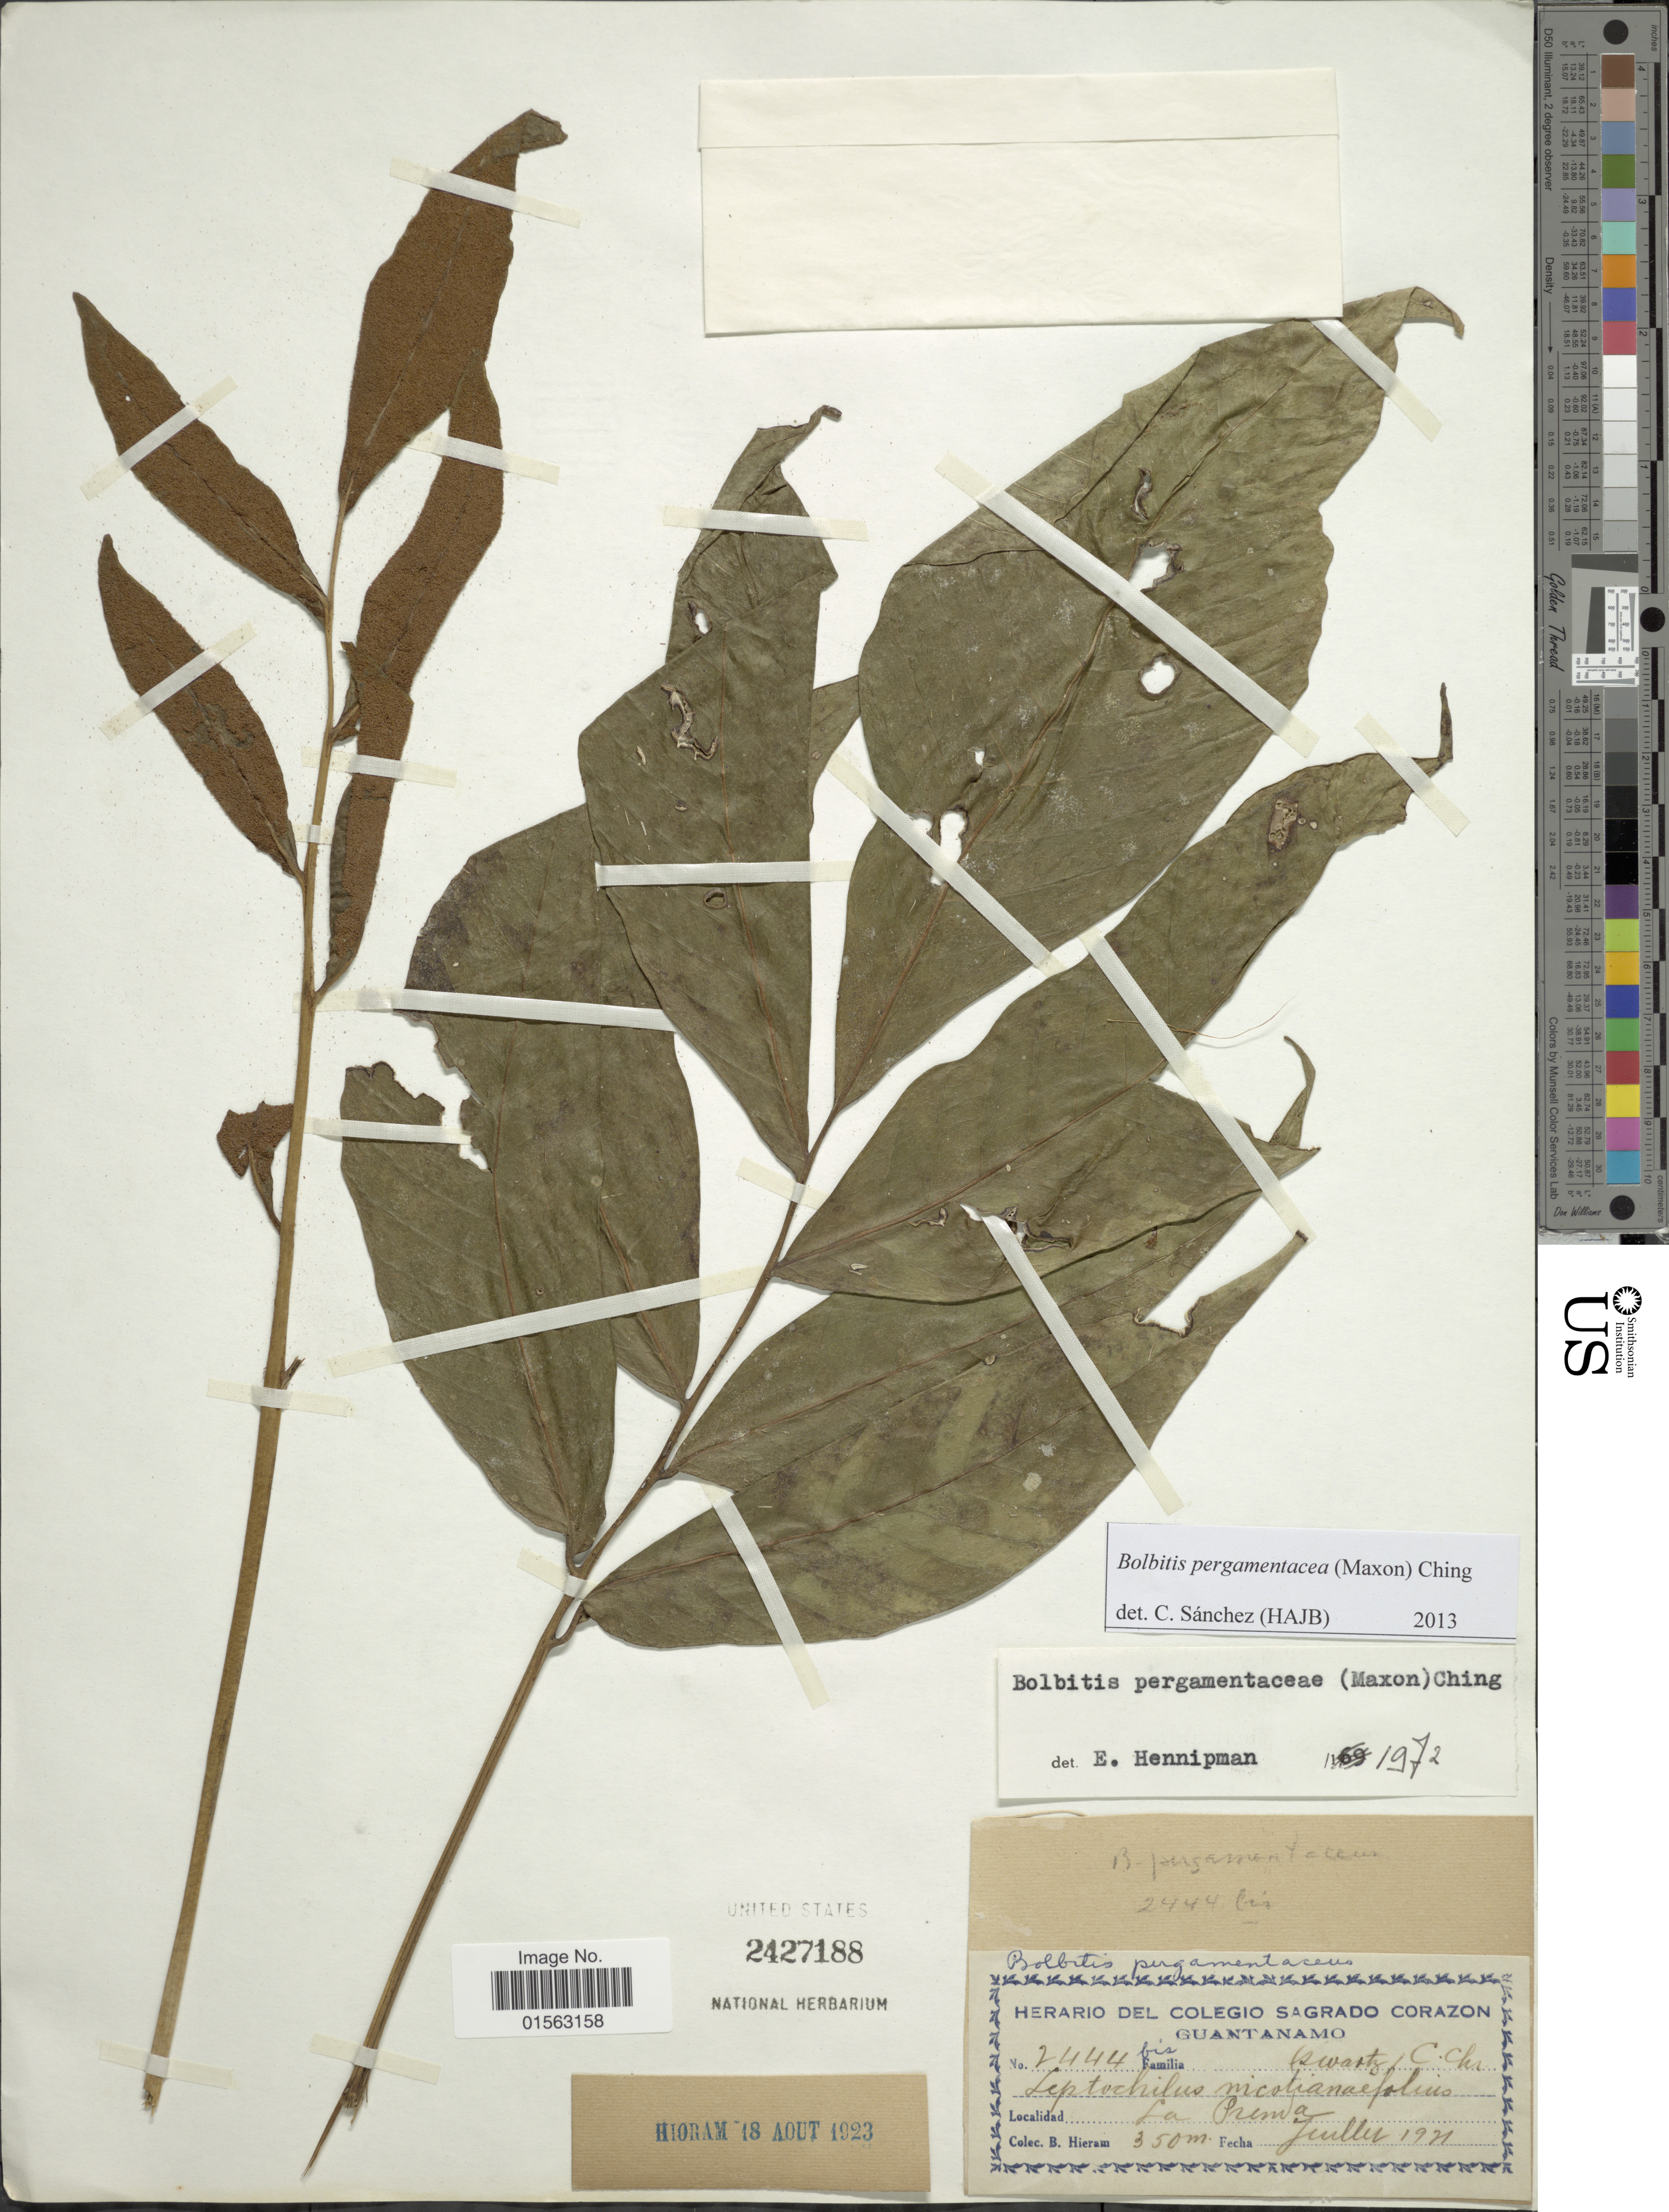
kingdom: Plantae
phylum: Tracheophyta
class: Polypodiopsida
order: Polypodiales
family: Dryopteridaceae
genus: Mickelia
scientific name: Mickelia pergamentacea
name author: (Maxon) R.C. Moran et al.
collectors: B. Hieram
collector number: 2444bis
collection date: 1931-07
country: Cuba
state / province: Guantánamo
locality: Guantanamo, La Prenda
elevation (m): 350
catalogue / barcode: US 2427188